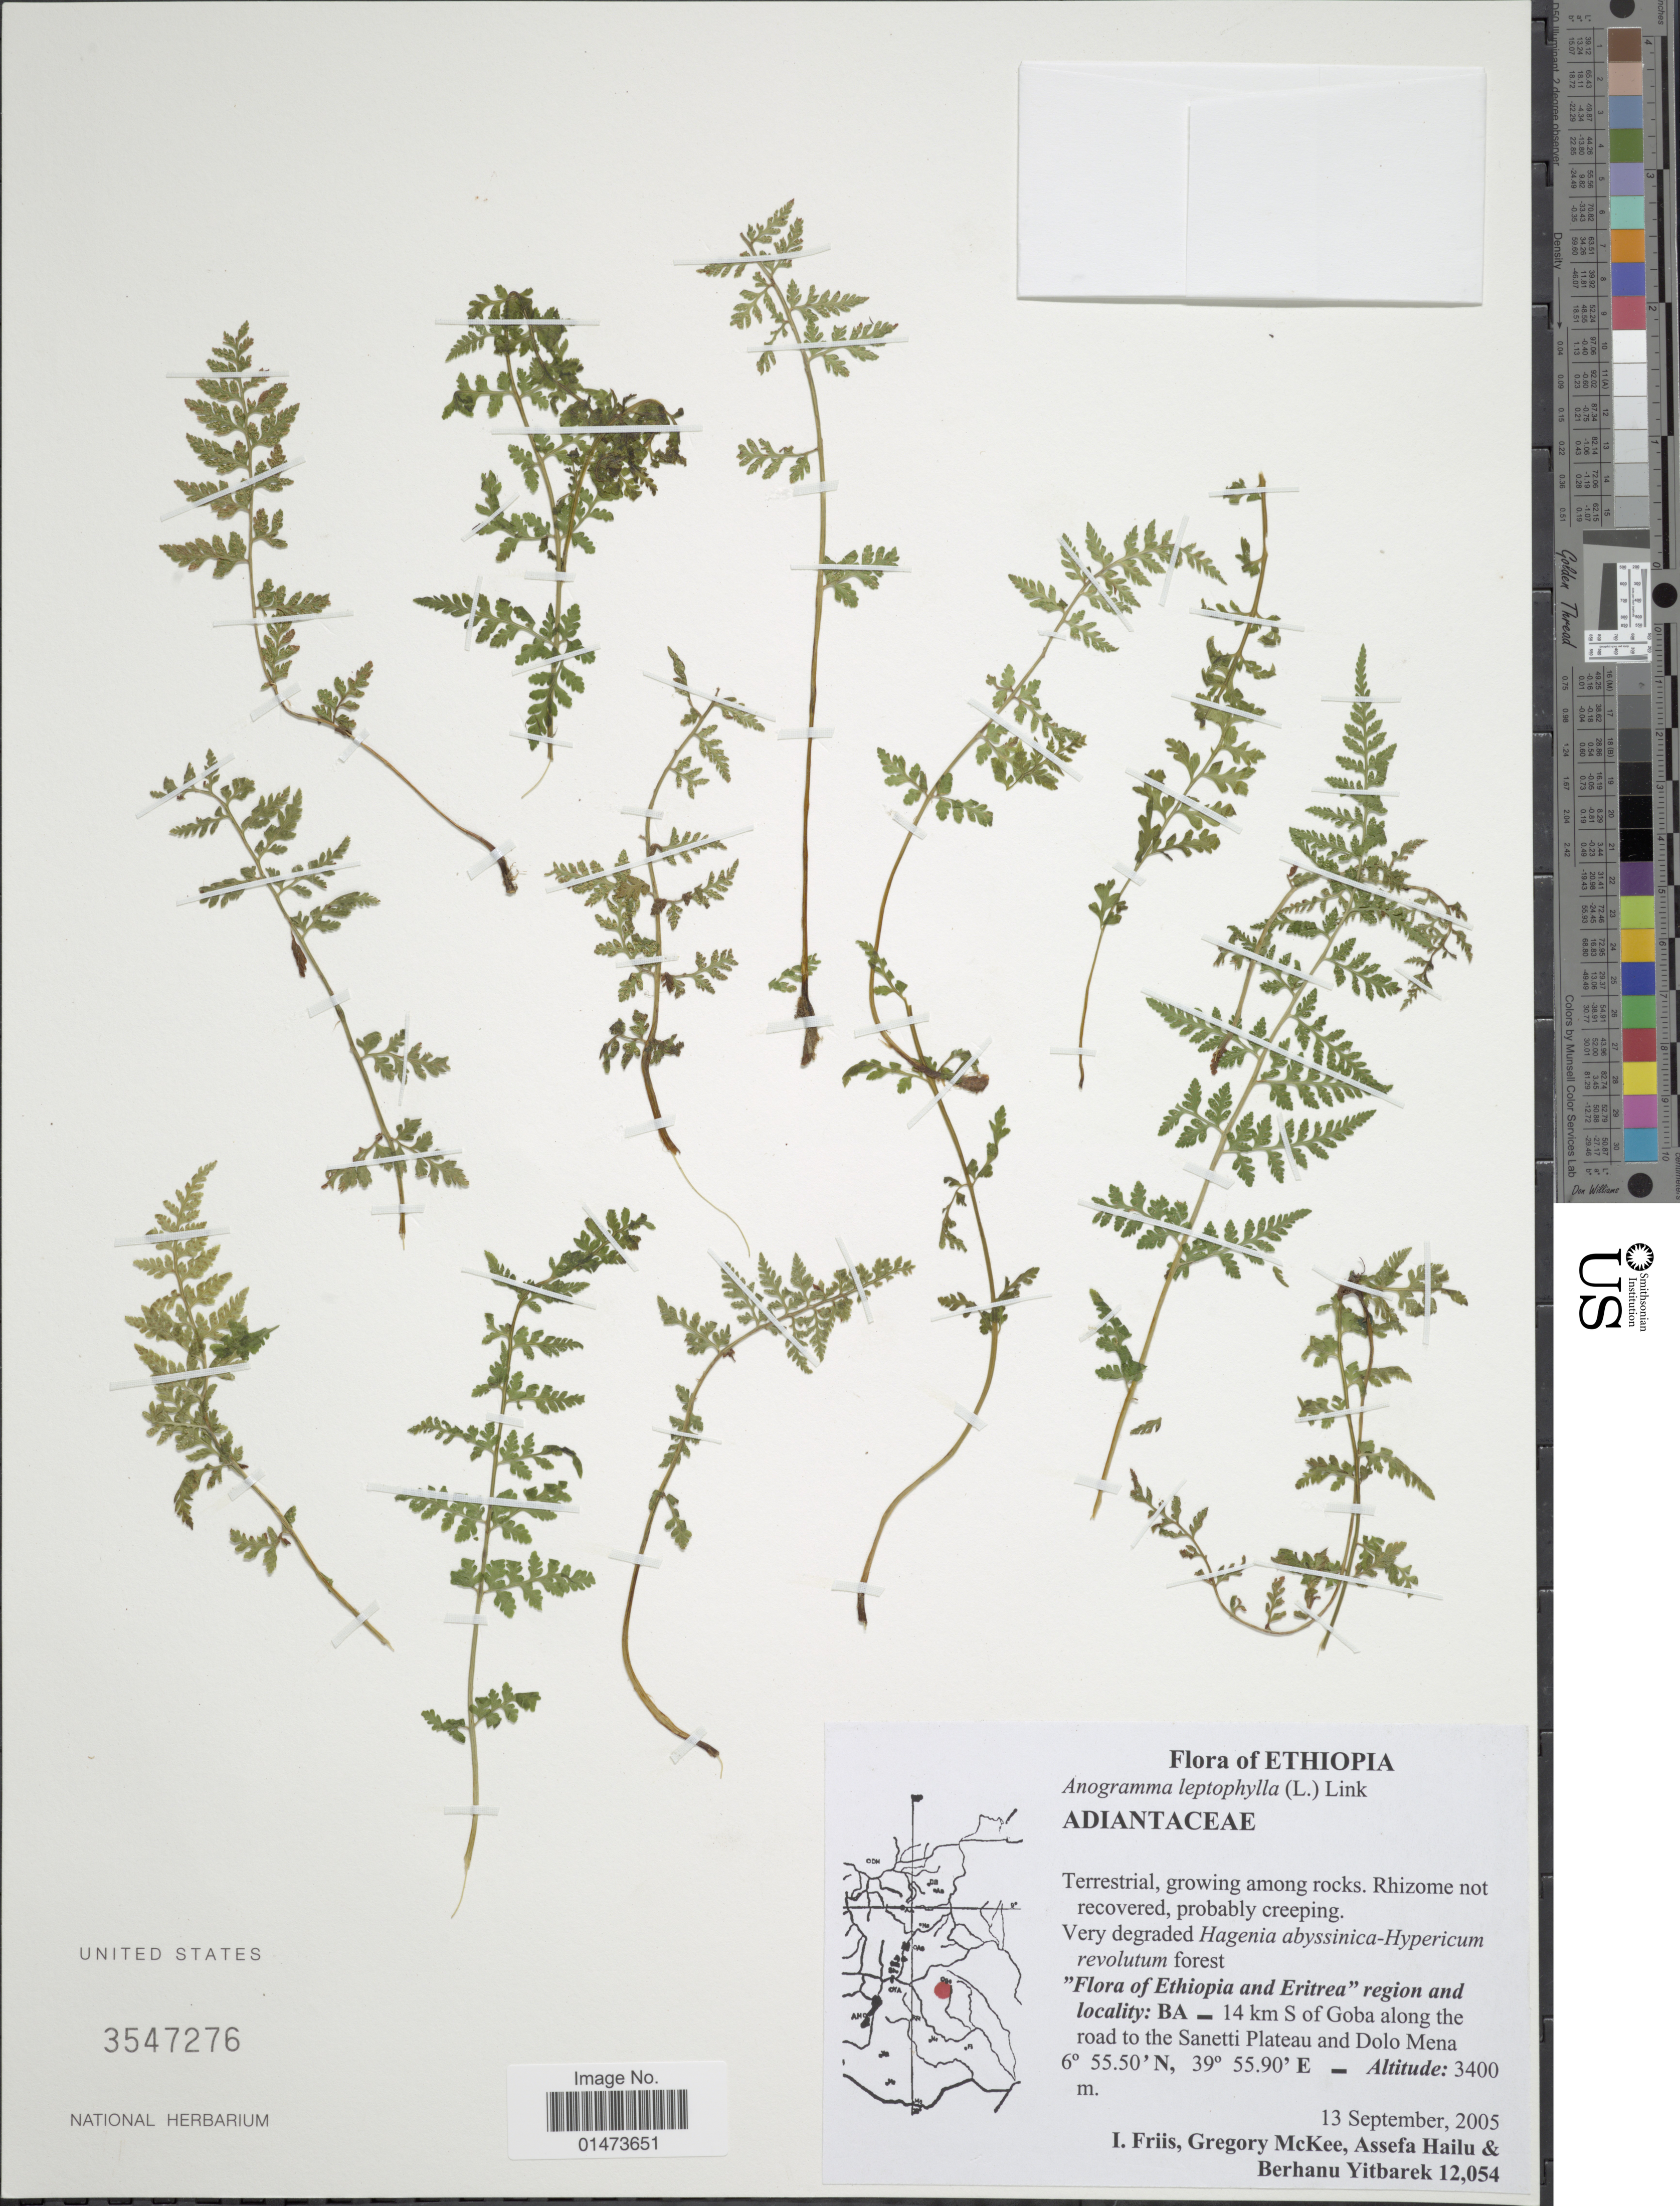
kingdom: Plantae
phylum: Tracheophyta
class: Polypodiopsida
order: Polypodiales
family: Pteridaceae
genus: Anogramma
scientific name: Anogramma leptophylla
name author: (L.) Link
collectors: I. Friis, G. S. McKee, A. Hailu & B. Yitbarek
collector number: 12,054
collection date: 2005-09-13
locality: Flora of Ethiopia and Eritrea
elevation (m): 3400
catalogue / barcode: US 3547276